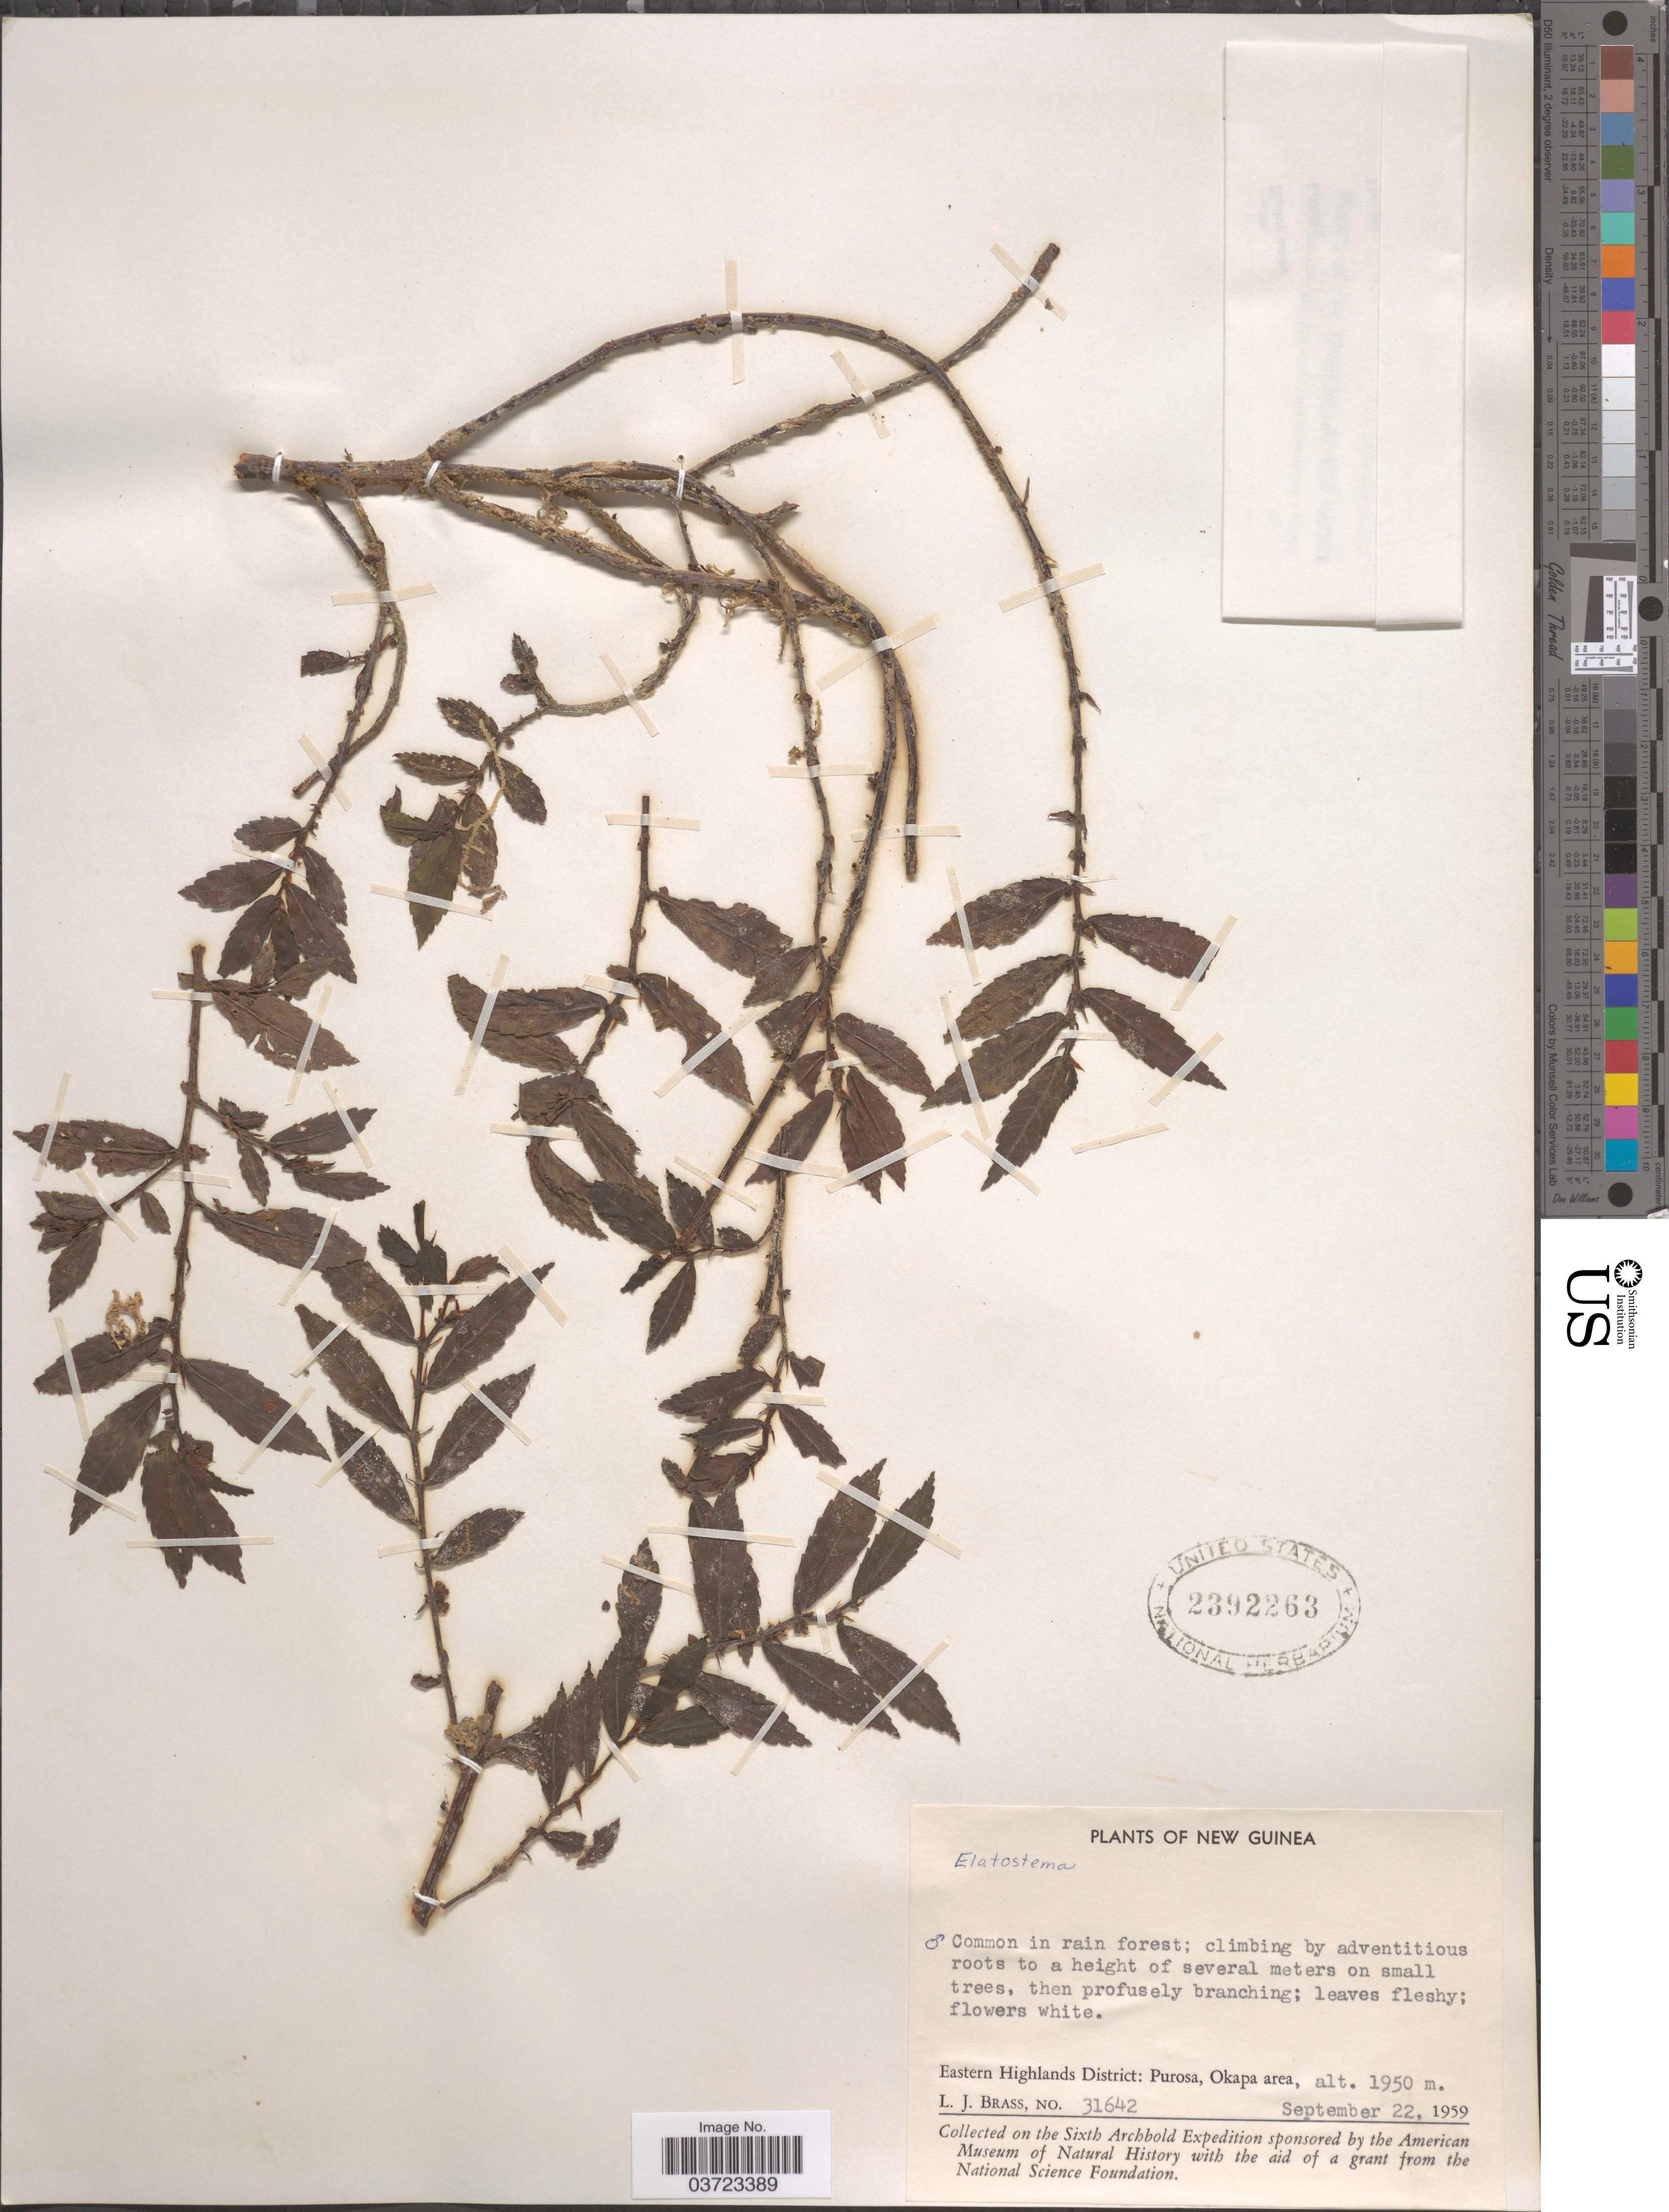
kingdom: Plantae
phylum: Tracheophyta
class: Magnoliopsida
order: Rosales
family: Urticaceae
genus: Elatostema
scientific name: Elatostema sp.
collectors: L. J. Brass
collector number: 31642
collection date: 1959-09-22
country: Papua New Guinea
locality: New Guinea. Eastern Highlands District: Purosa, Okapa area.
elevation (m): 1950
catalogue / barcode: US 2392263